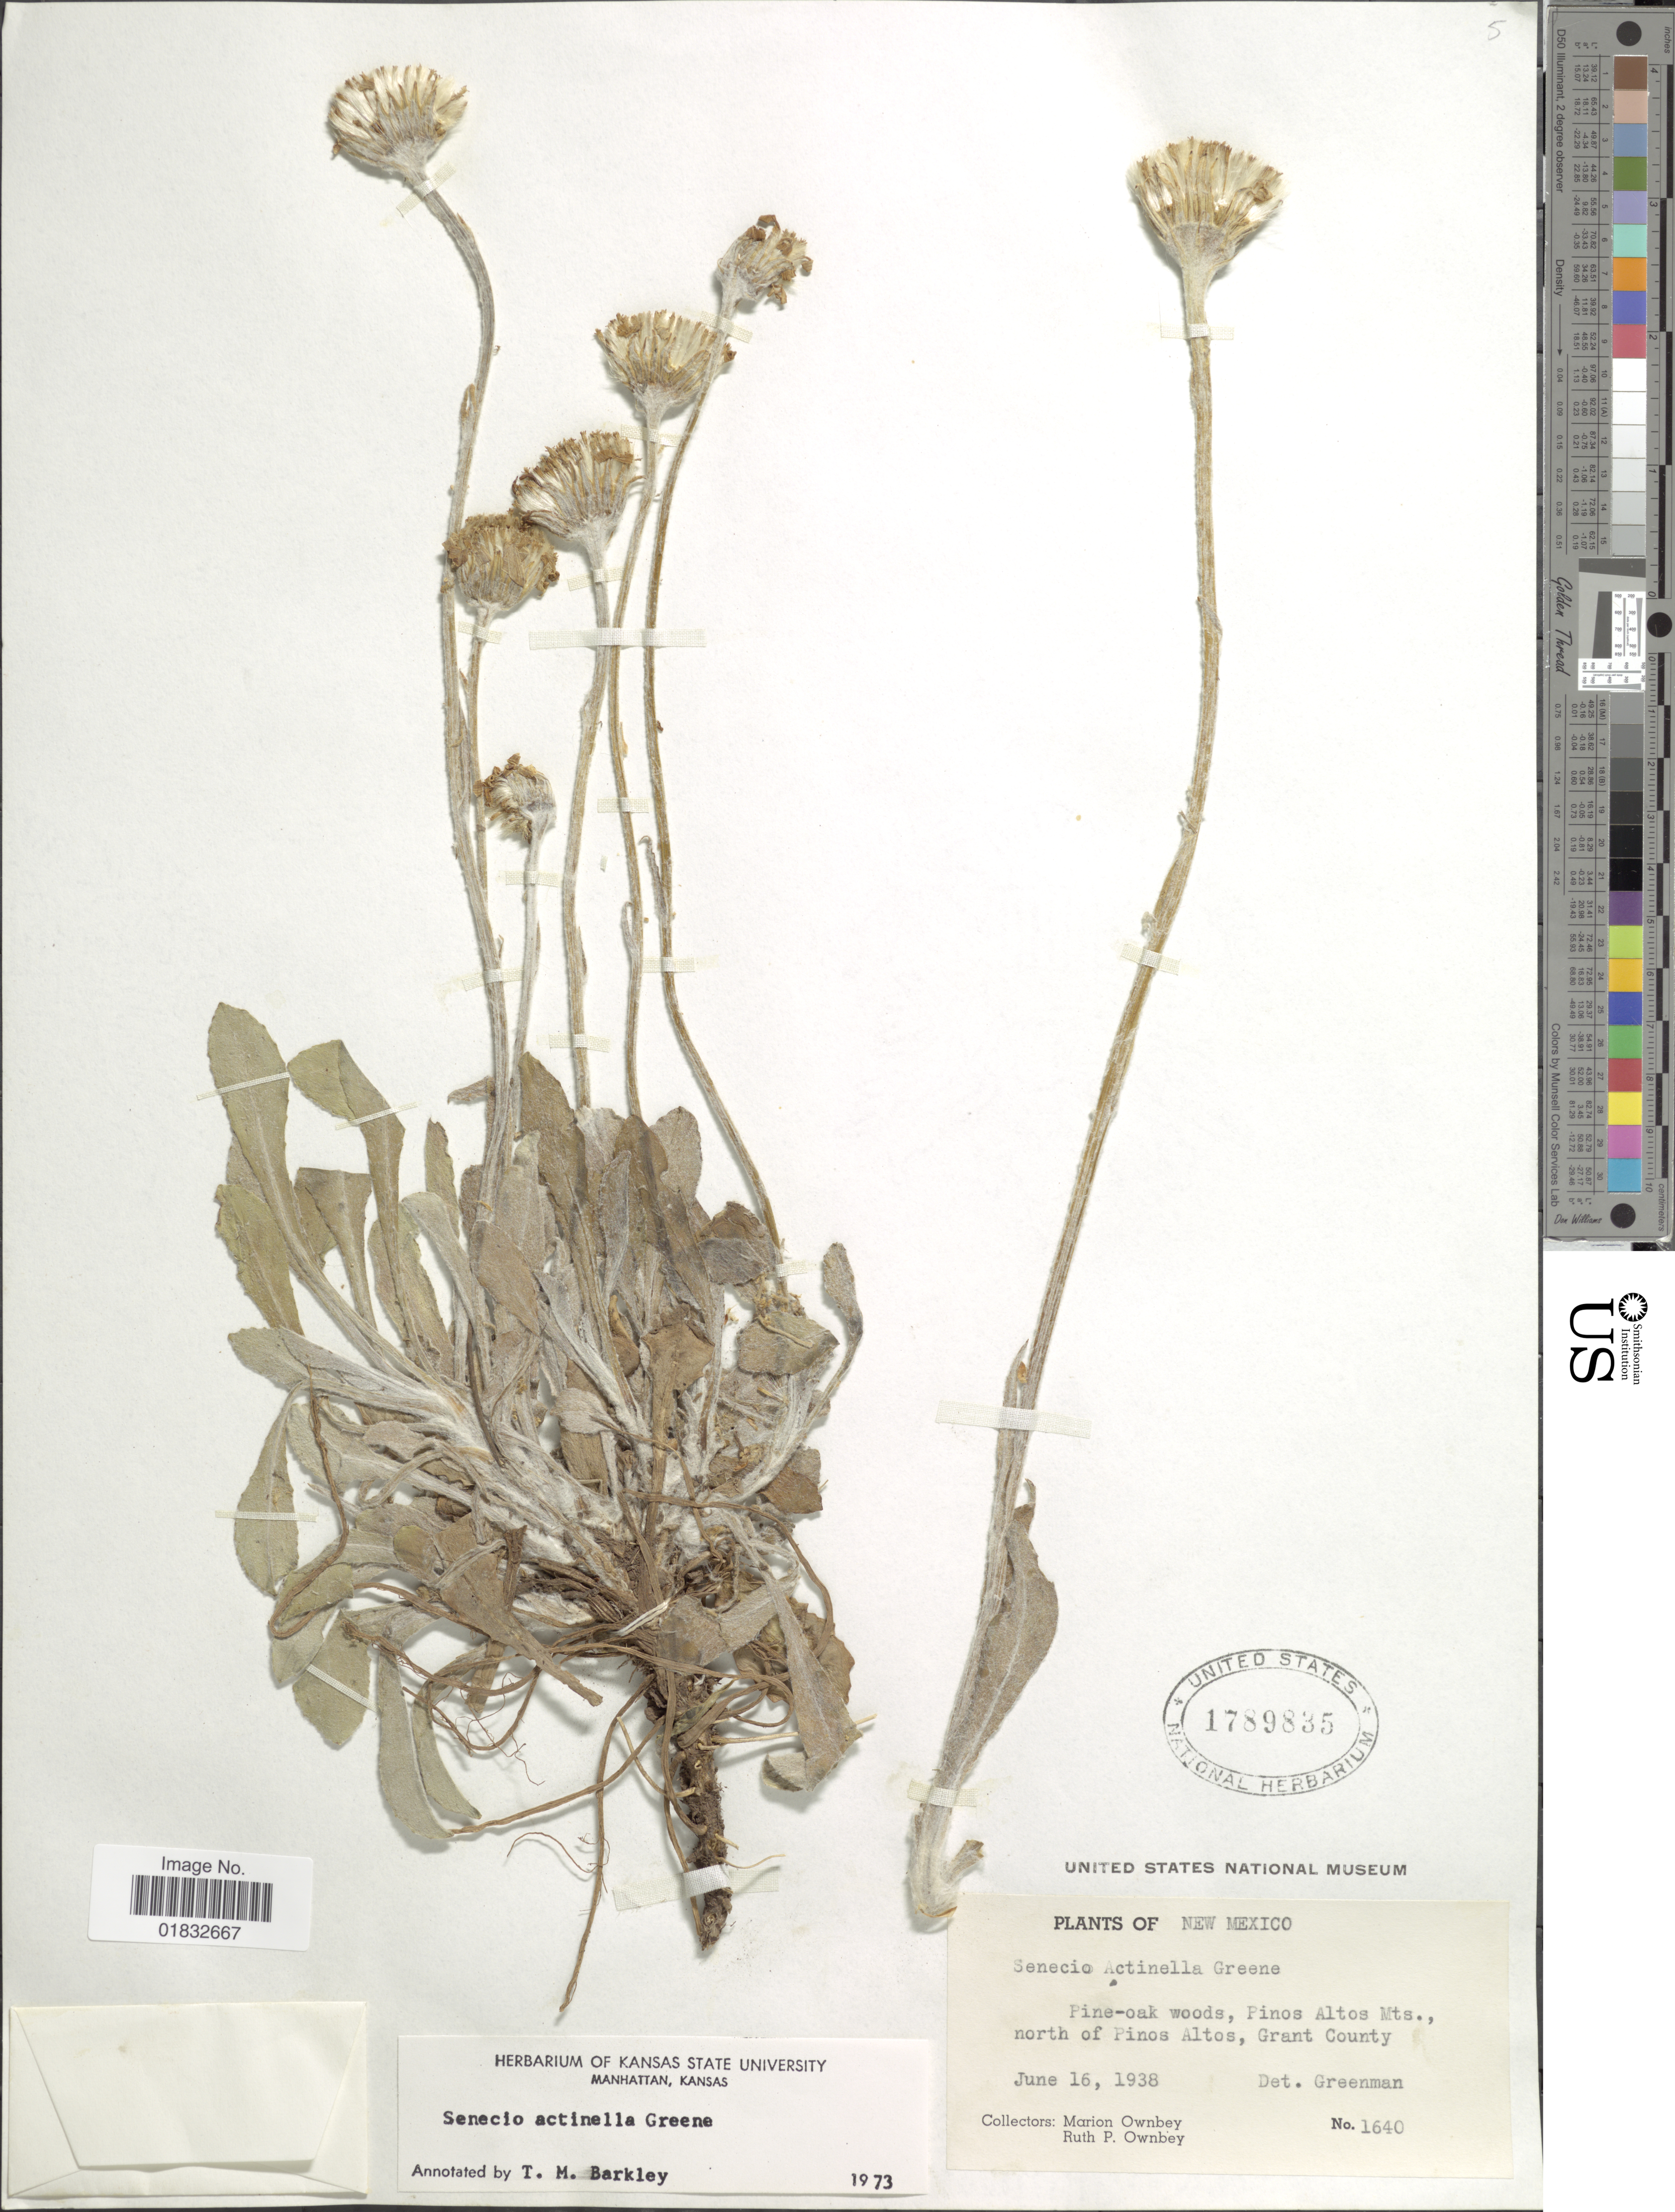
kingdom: Plantae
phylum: Tracheophyta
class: Magnoliopsida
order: Asterales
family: Asteraceae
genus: Senecio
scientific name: Senecio actinella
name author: Greene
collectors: F. M. Ownbey & R. Ownbey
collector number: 1640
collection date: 1938-06-16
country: United States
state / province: New Mexico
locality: Pine-oak woods, Pinos Mts., north of Pinos Altos, Grant County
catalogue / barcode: US 1789835